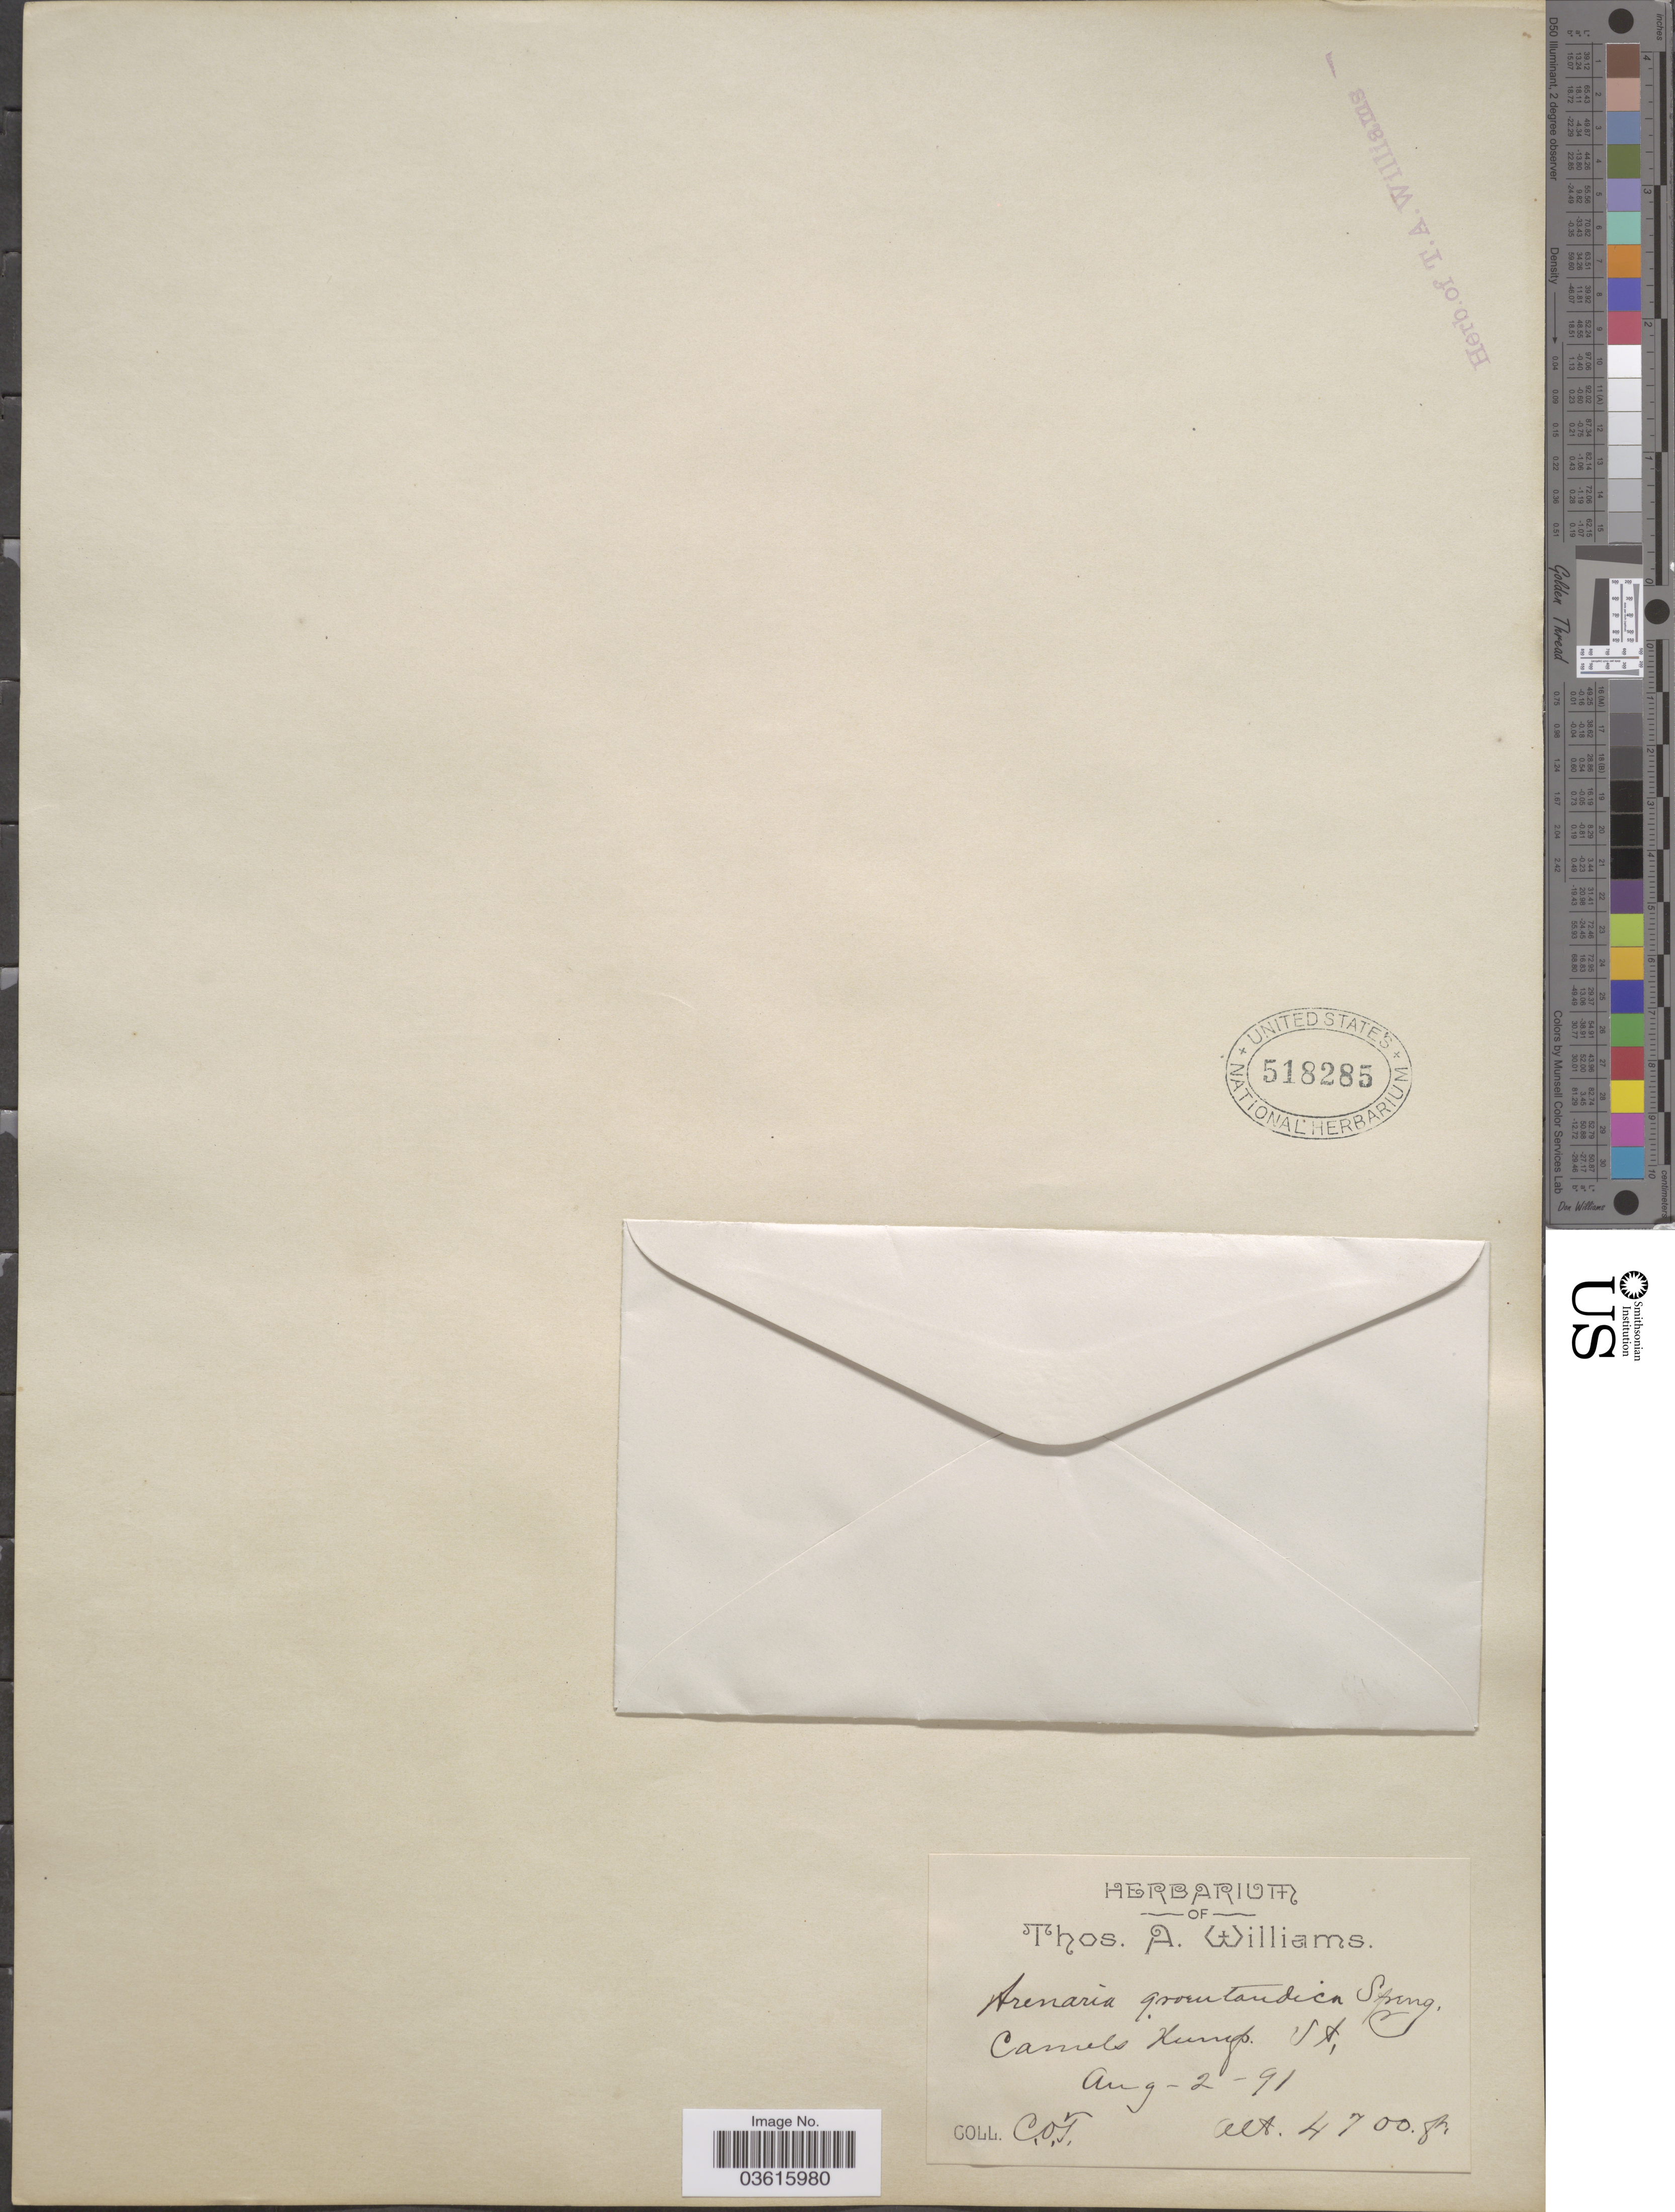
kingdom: Plantae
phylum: Tracheophyta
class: Magnoliopsida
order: Caryophyllales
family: Caryophyllaceae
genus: Minuartia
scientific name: Minuartia groenlandica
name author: (Retz.) Ostenf.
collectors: C. O. T.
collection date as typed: Transcribed d/m/y: 2/8/91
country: United States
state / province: Vermont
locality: Camels Hump.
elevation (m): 1433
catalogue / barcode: US 518285